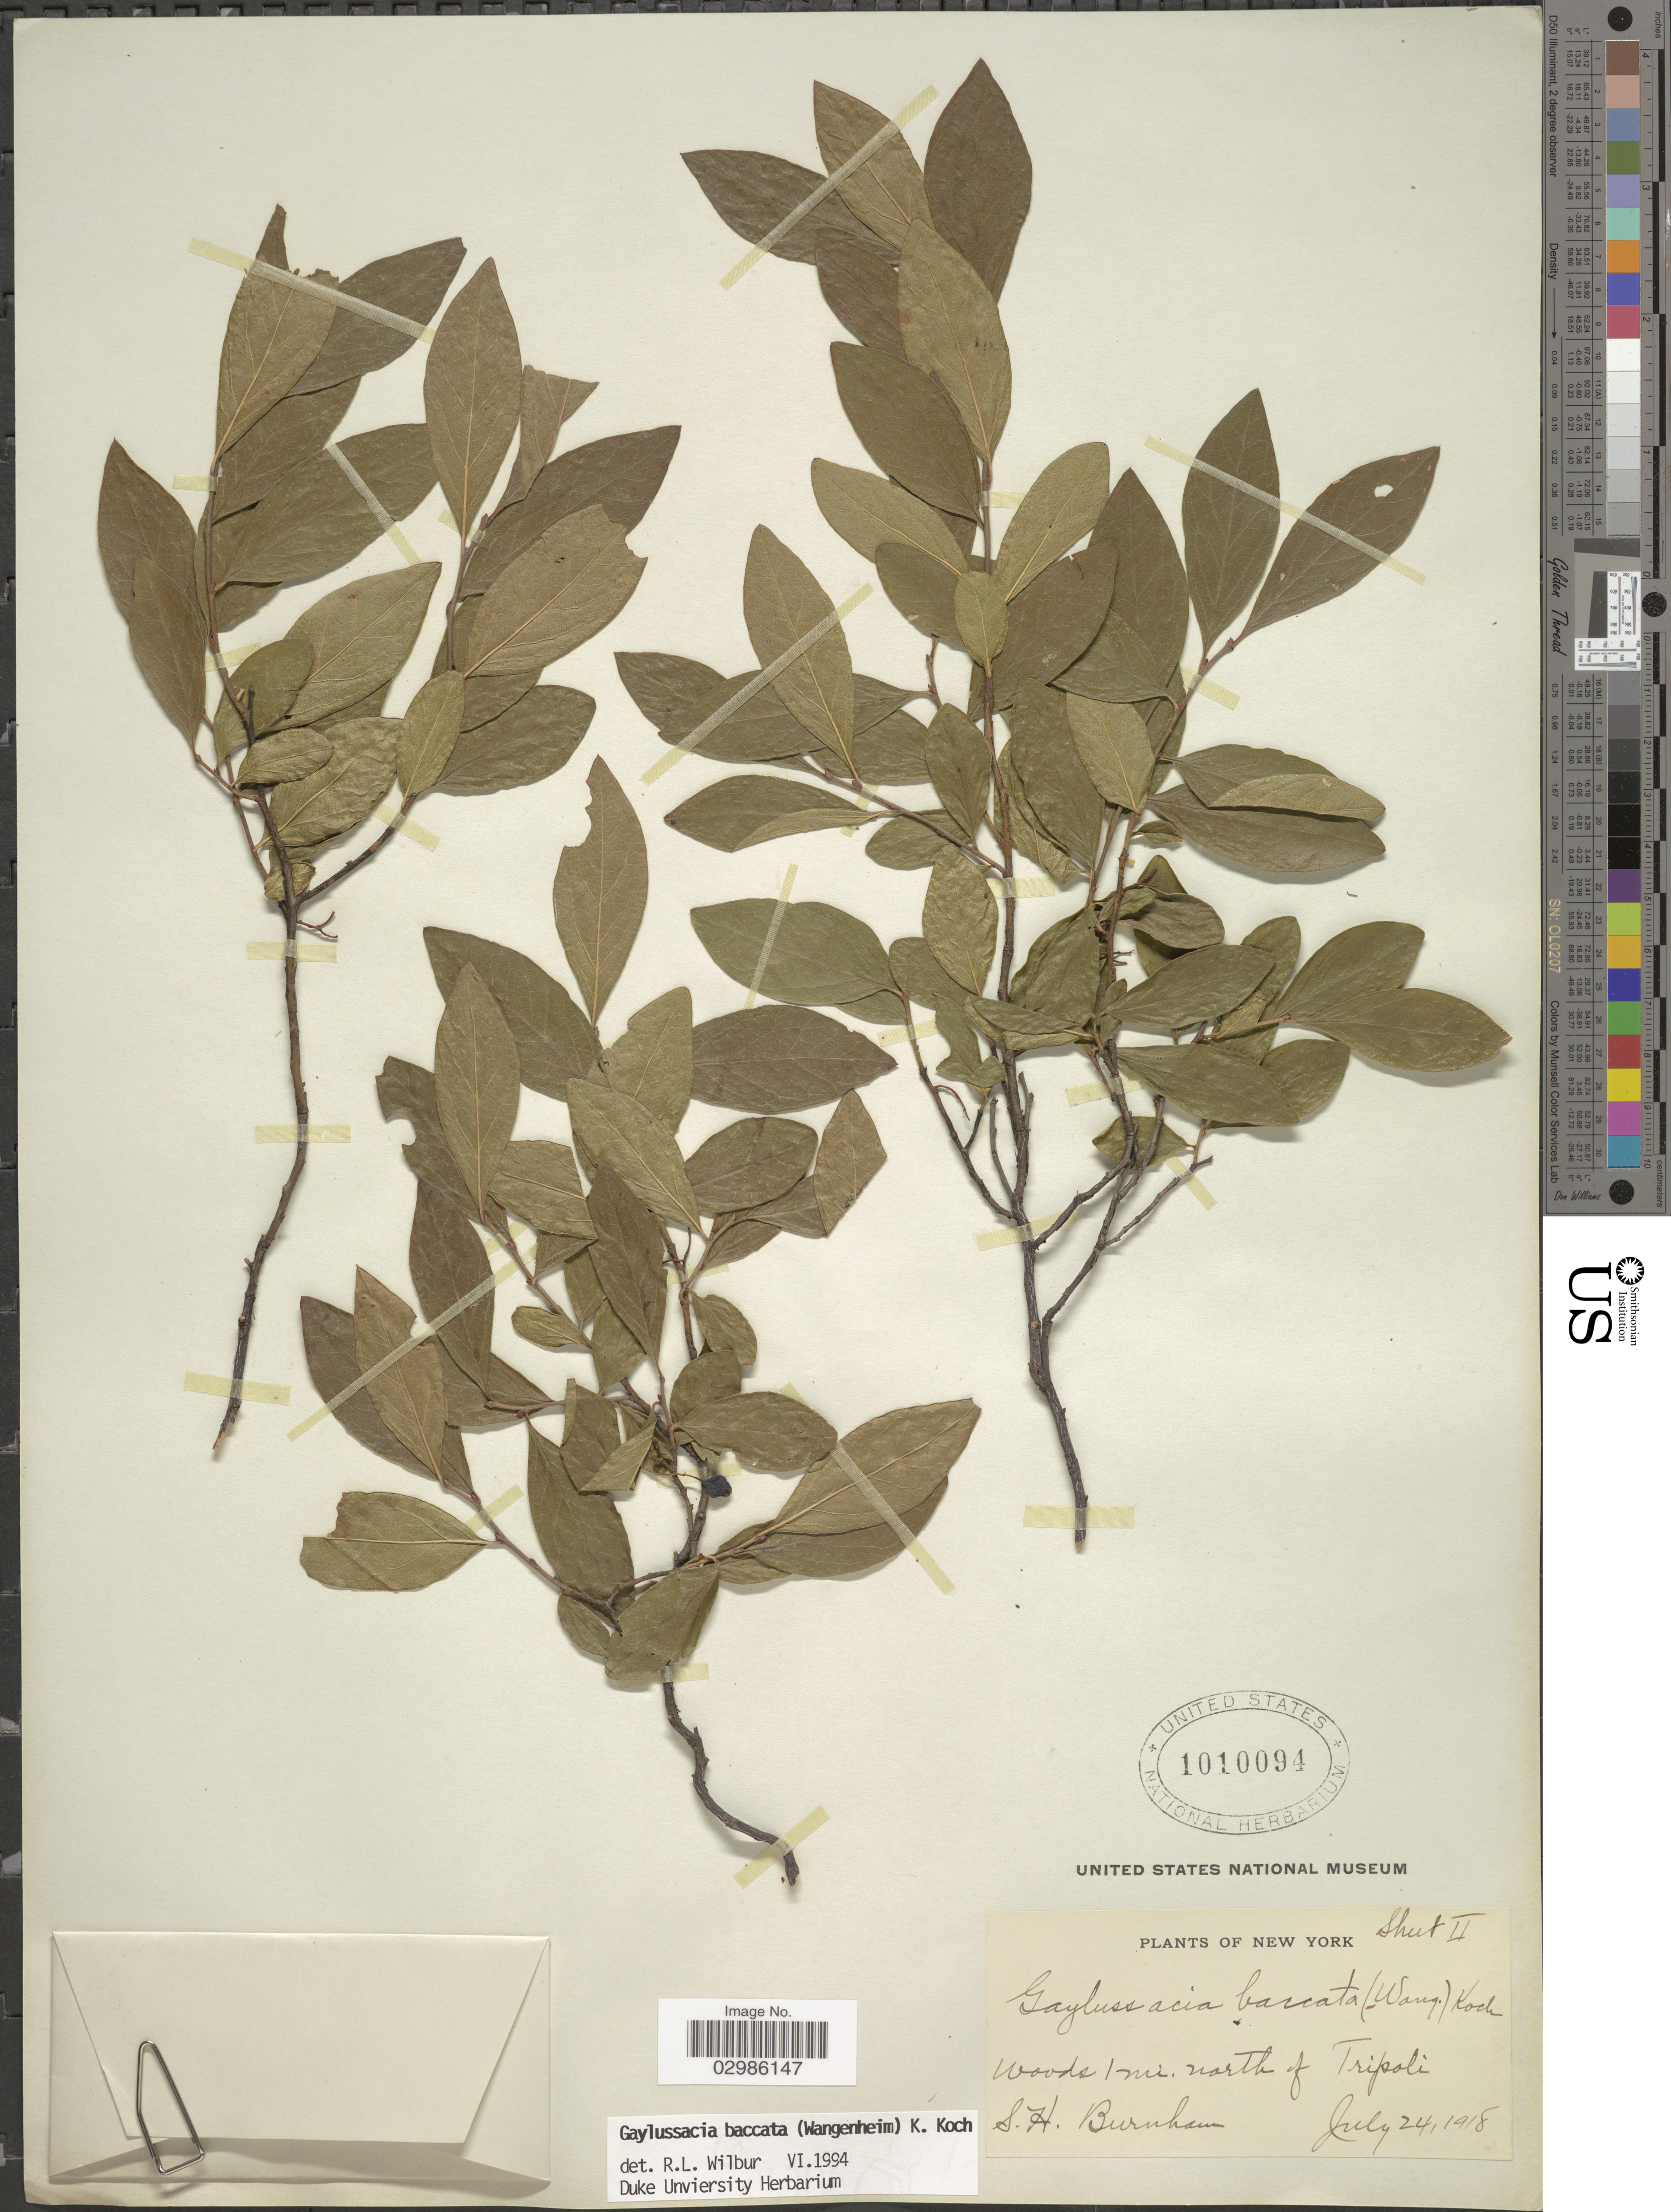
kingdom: Plantae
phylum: Tracheophyta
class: Magnoliopsida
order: Ericales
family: Ericaceae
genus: Gaylussacia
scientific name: Gaylussacia baccata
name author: (Wangenh.) K. Koch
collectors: S. Burnham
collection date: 1918-07-24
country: United States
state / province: New York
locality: Woods 1 mi. north of Tripoli.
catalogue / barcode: US 1010094